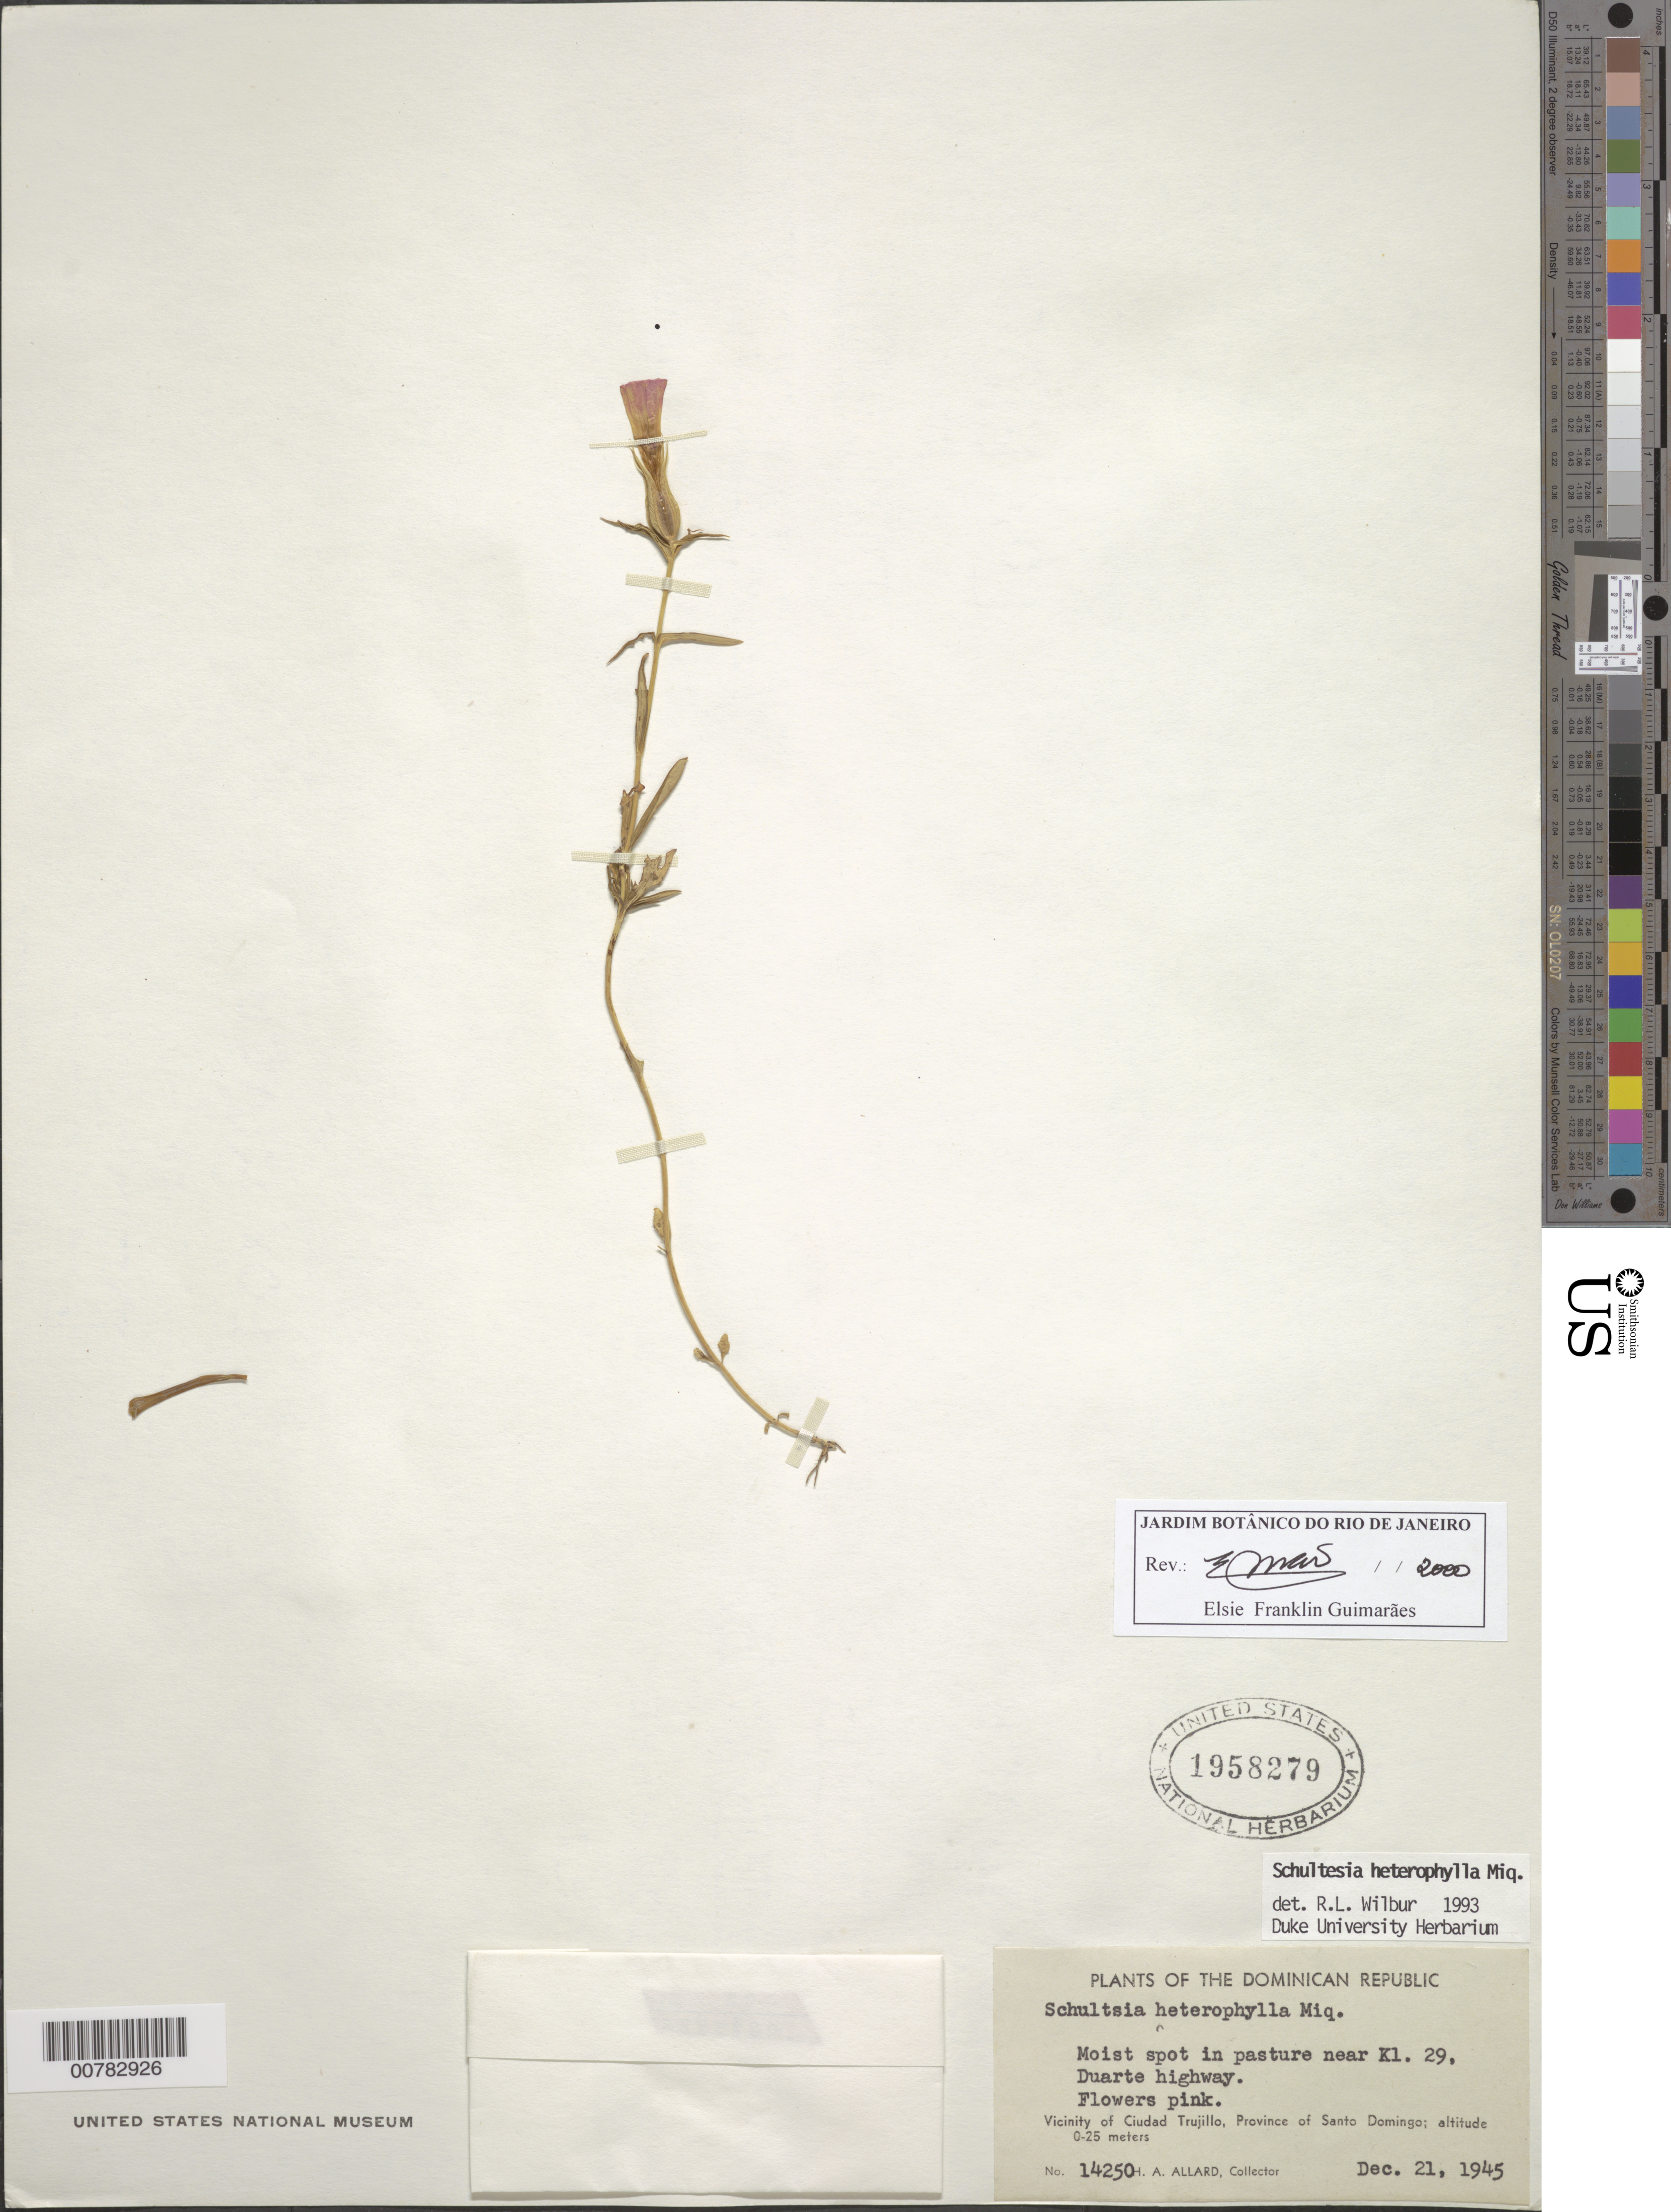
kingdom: Plantae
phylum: Tracheophyta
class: Magnoliopsida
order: Gentianales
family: Gentianaceae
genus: Schultesia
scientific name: Schultesia brachyptera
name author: Cham.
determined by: Franklin, E.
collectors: H. A. Allard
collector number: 14250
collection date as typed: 21 Dec 1945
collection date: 1945-12-21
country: Dominican Republic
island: Hispaniola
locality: Province of Santo Domingo, Vicinity of Ciudad Trujillo, near K1.29, Duarte Highway.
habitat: Moist spot in pasture.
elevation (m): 0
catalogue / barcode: US 1958279